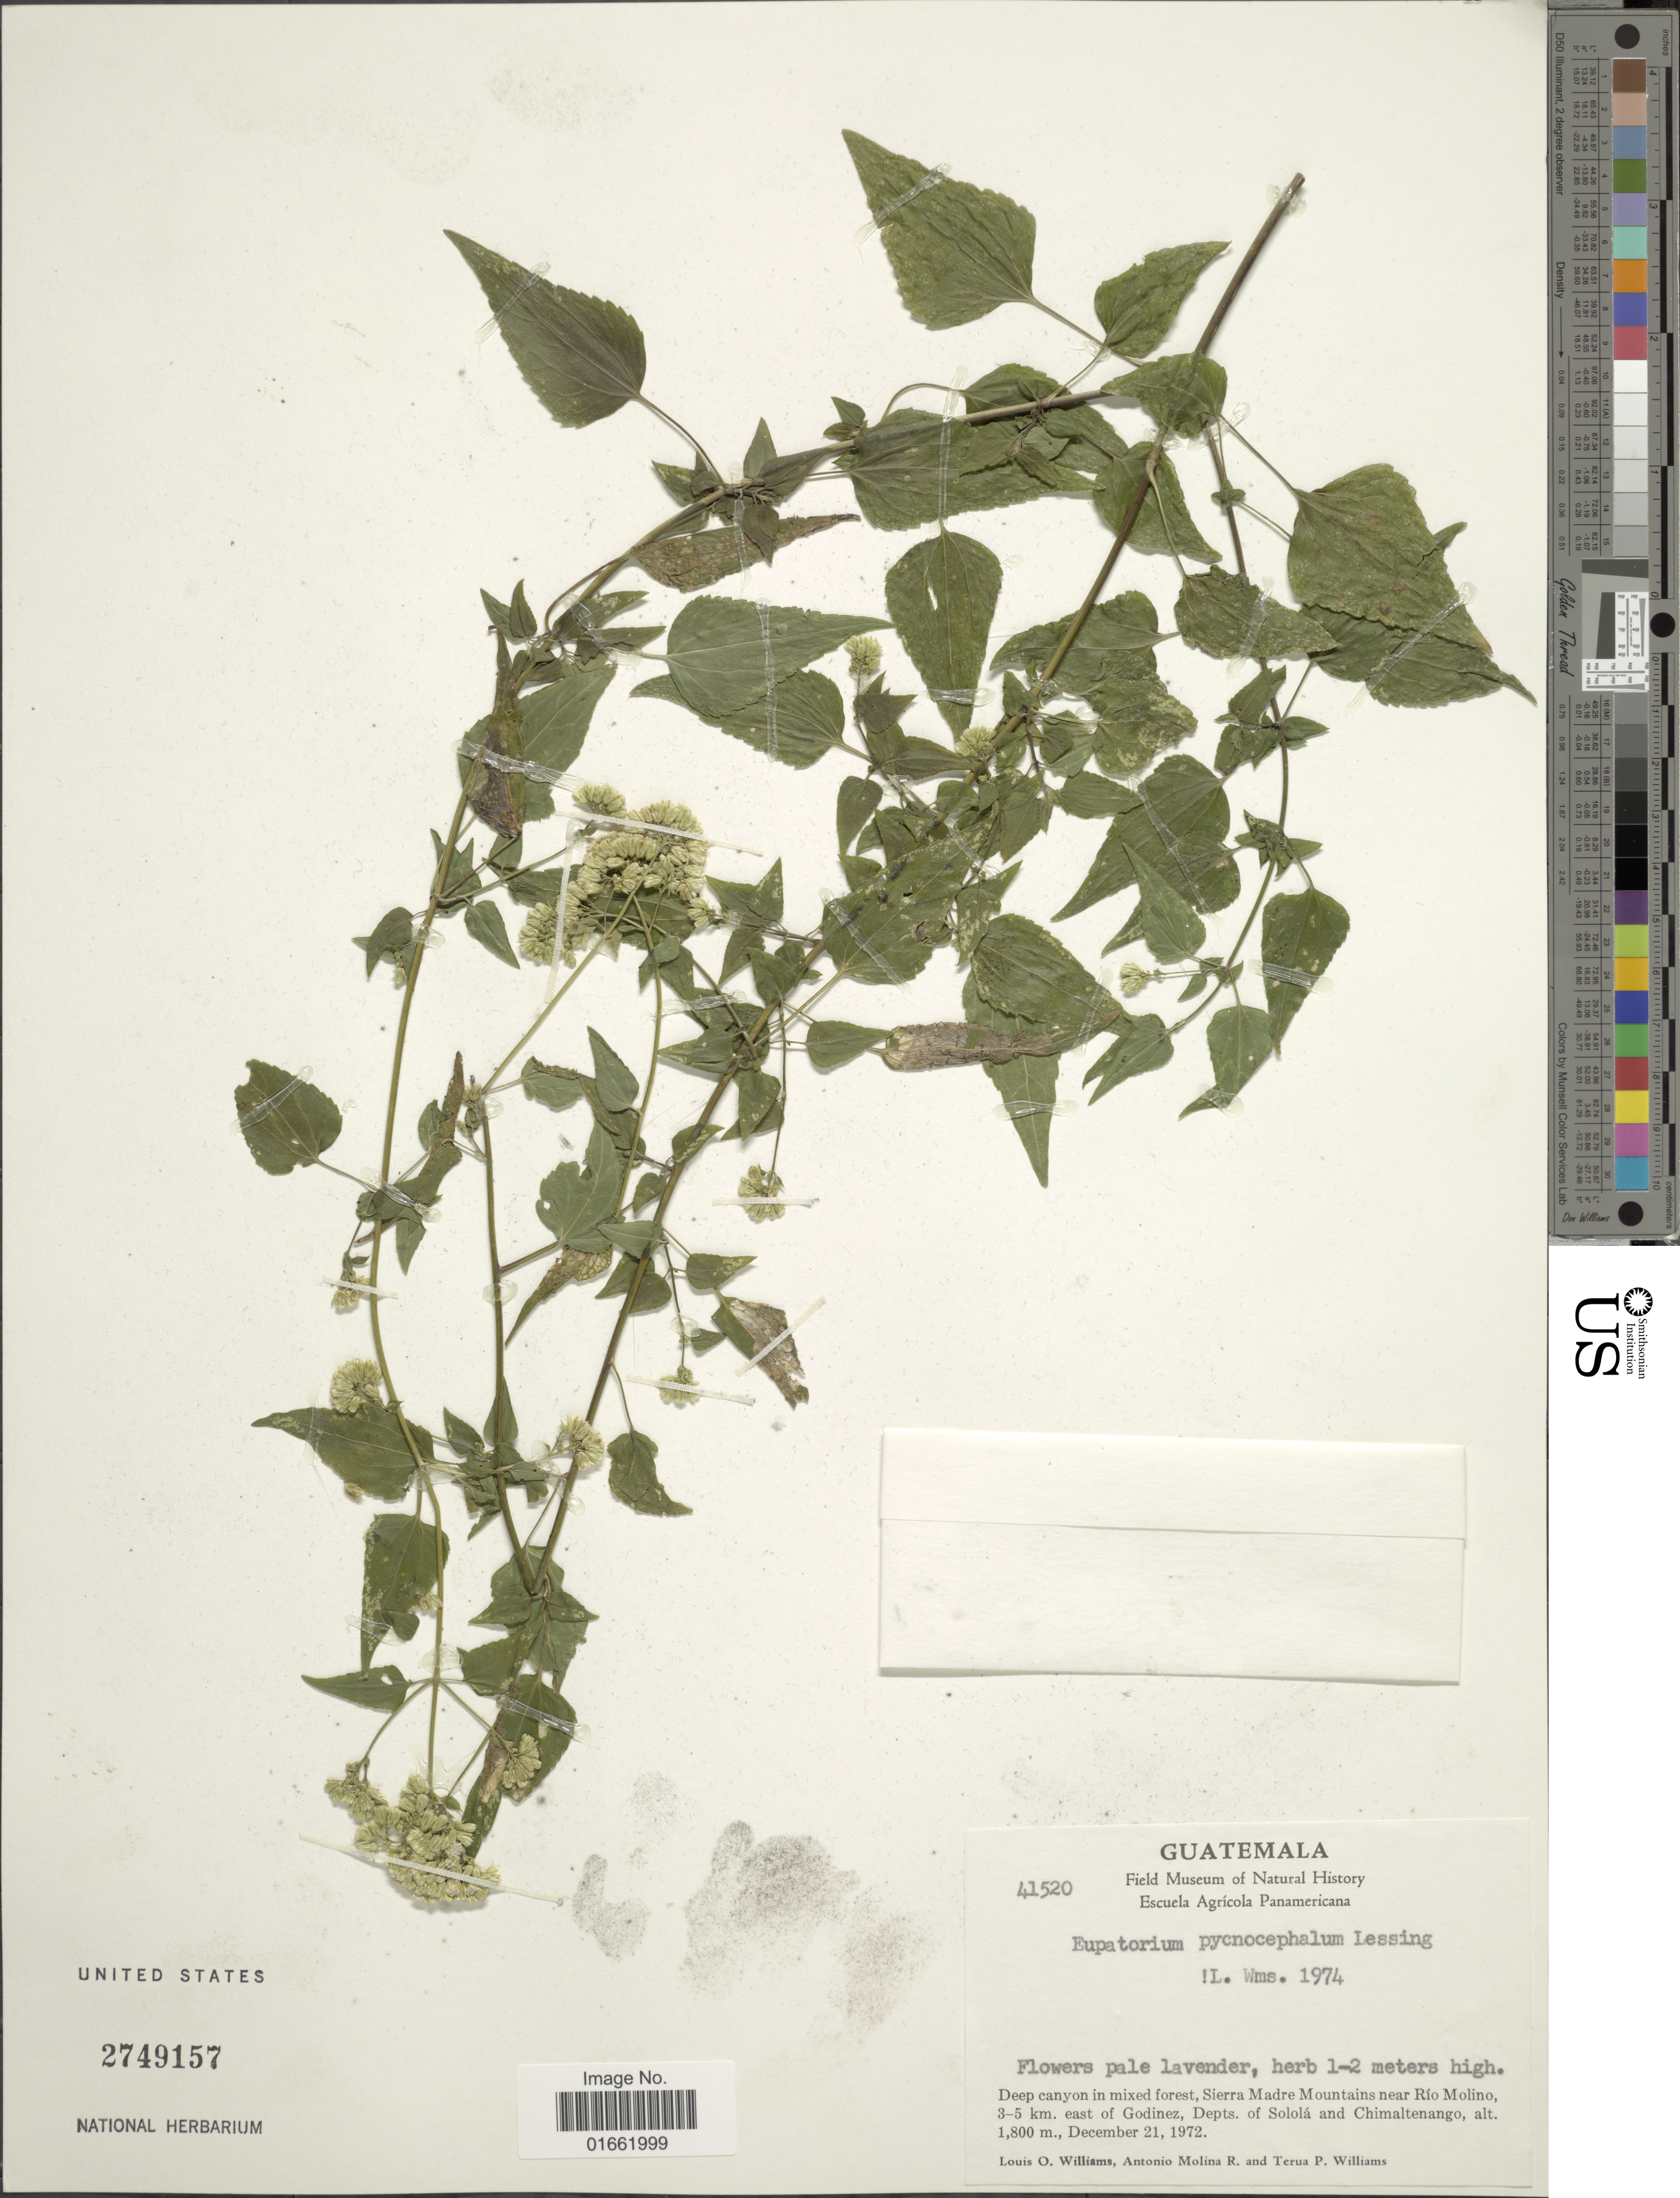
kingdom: Plantae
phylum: Tracheophyta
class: Magnoliopsida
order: Asterales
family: Asteraceae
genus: Fleischmannia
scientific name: Fleischmannia pycnocephala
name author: (Less.) R.M. King & H. Rob.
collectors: L. O. Williams, A. Molina R. & T. P. Williams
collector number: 41520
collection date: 1972-12-21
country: Guatemala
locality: Deep canyon in mixed forest, Sierra Madre Mountains near Río Molino, 3-5 km. east of Godinez, Depts. of Sololá and Chimaltenango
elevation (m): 1800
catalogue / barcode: US 2749157